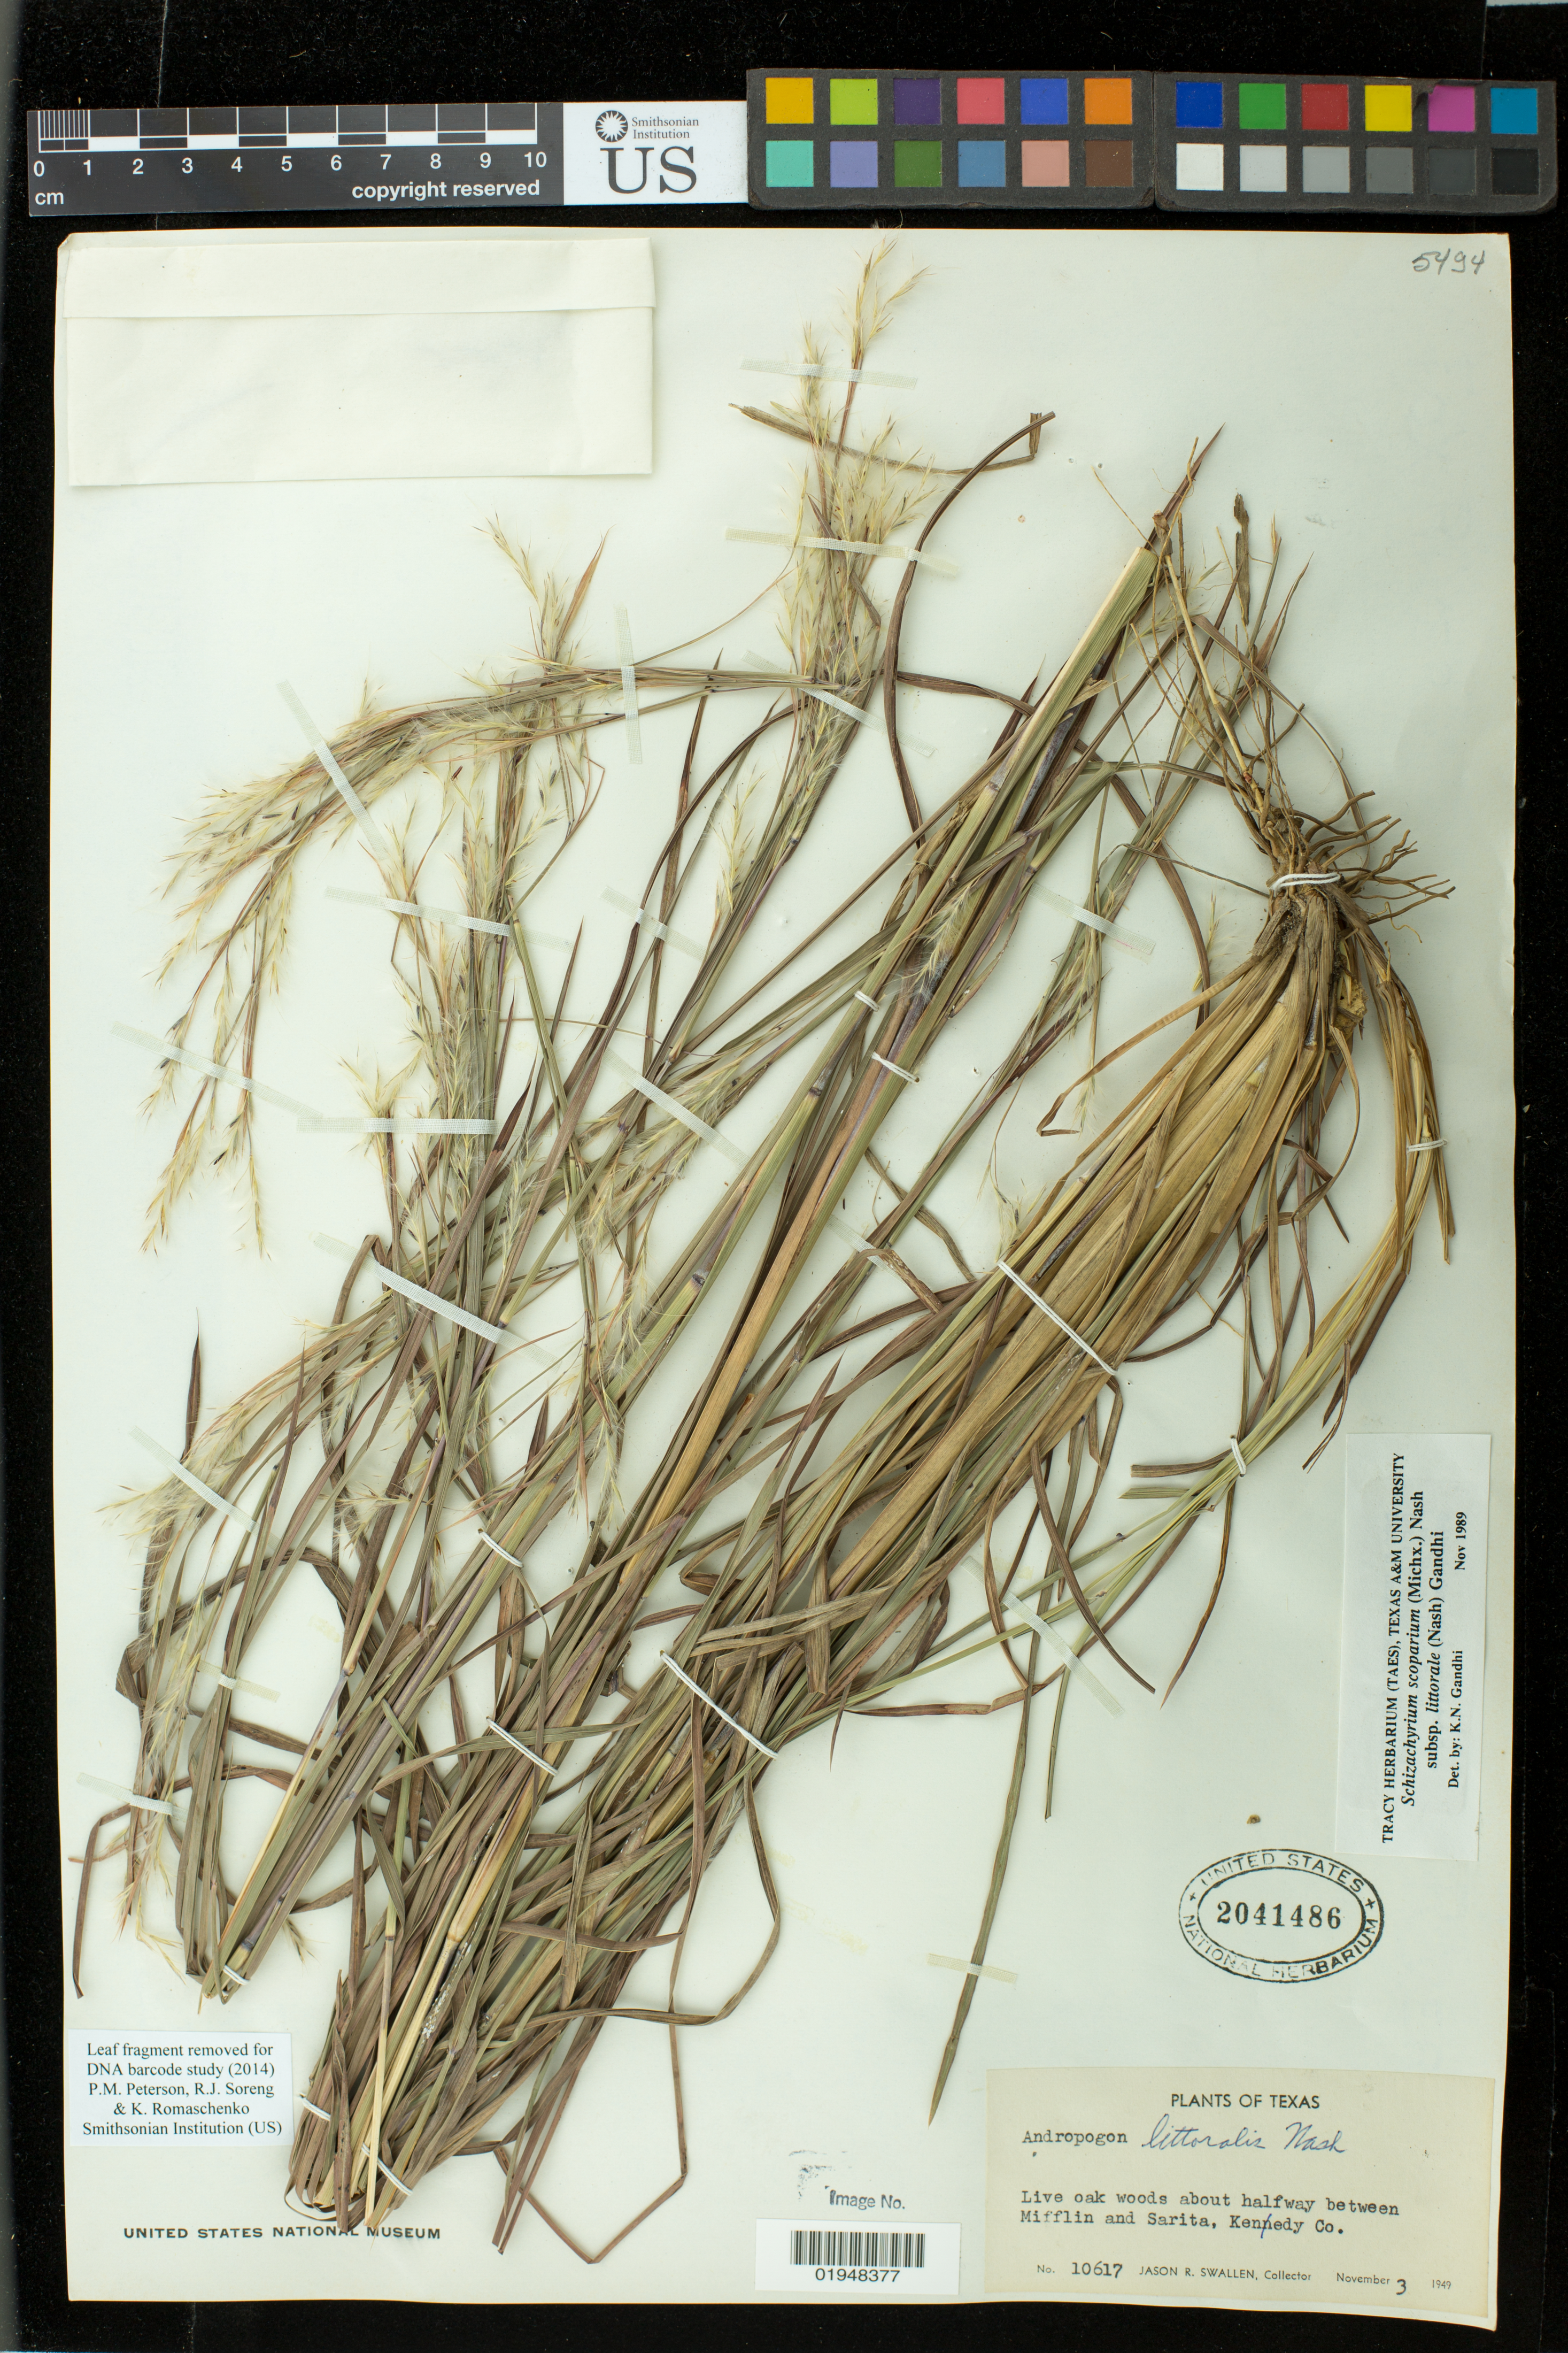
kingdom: Plantae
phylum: Tracheophyta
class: Liliopsida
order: Poales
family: Poaceae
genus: Schizachyrium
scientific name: Schizachyrium scoparium var. littorale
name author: (Nash) Gould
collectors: J. R. Swallen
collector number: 10617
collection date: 1949-11-03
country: United States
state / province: Texas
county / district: Kenedy County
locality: Live oak woods about halfway between Mifflin and Sarita, Kenedy Co.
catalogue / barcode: US 2041486